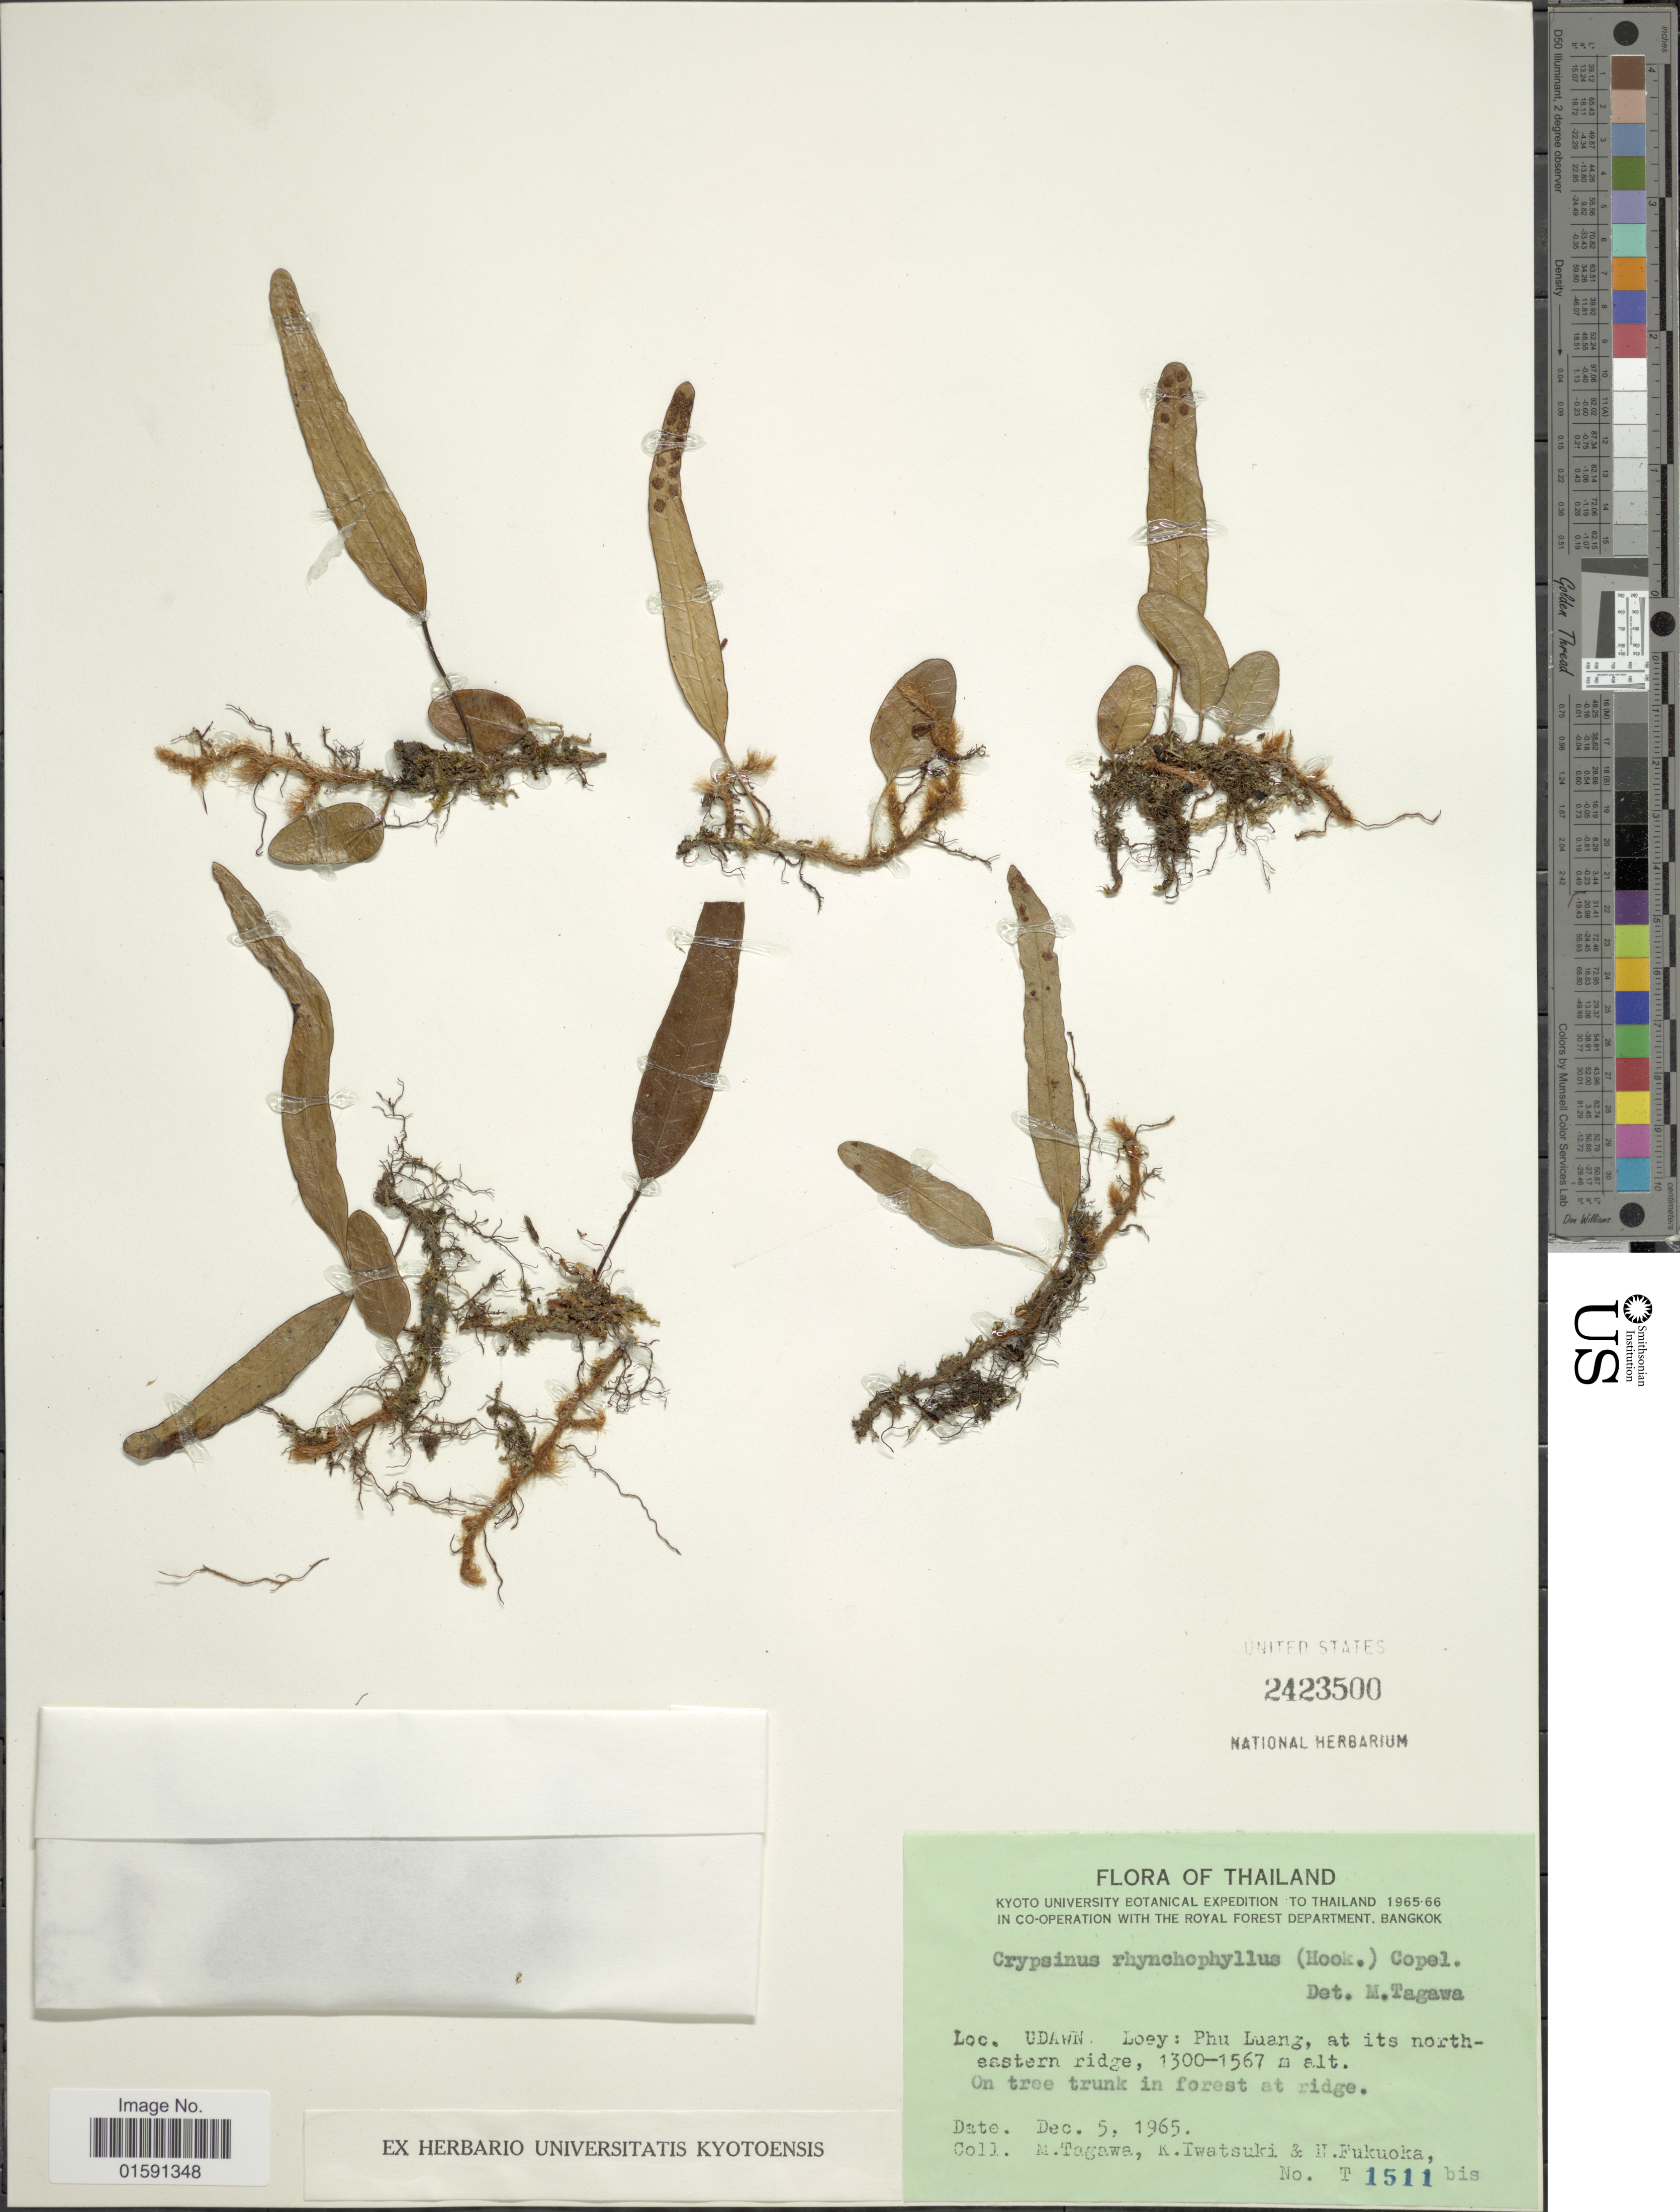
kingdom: Plantae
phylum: Tracheophyta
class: Polypodiopsida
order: Polypodiales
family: Polypodiaceae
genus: Selliguea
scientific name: Selliguea rhynchophylla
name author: (Hook.) Fraser-Jenk.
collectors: M. Tagawa, K. Iwatsuki & N. Fukuoka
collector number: T 1511 bis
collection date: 1965-12-05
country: Thailand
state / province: Loei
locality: Udawn: Loey: Phu Luang: at its northeastern ridge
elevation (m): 1300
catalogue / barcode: US 2423500